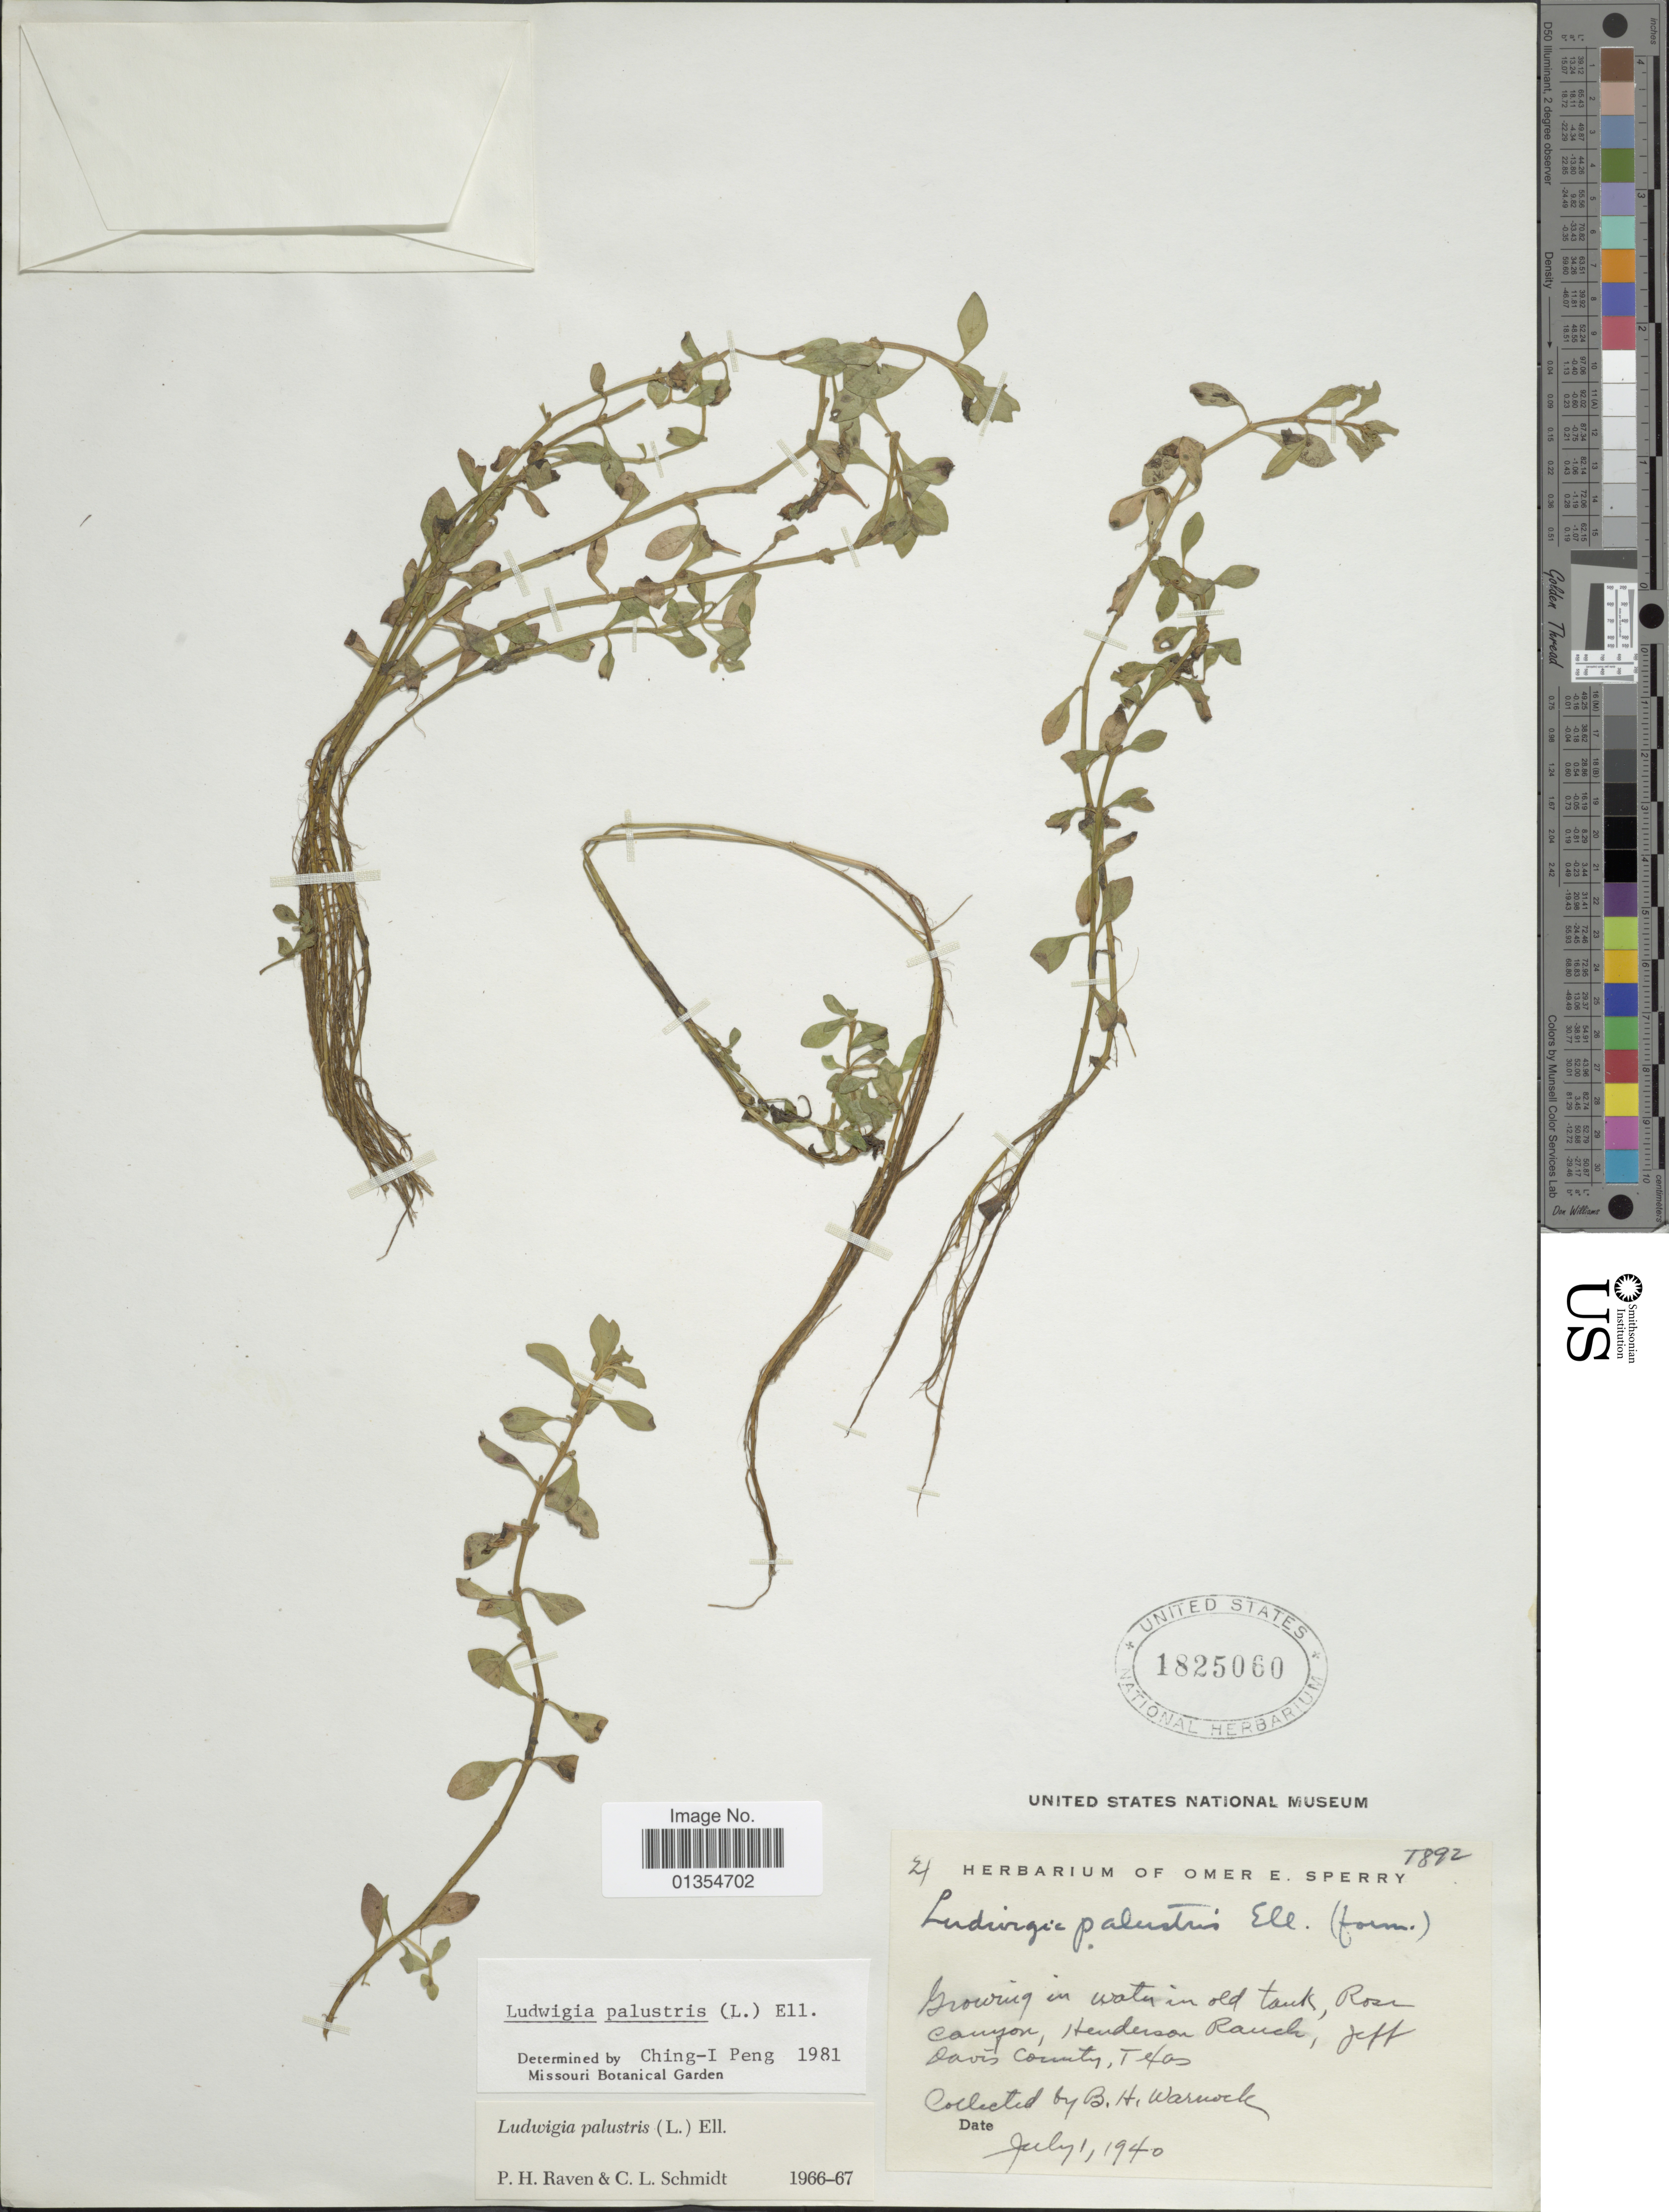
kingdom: Plantae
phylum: Tracheophyta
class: Magnoliopsida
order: Myrtales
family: Onagraceae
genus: Ludwigia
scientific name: Ludwigia palustris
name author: (L.) Elliott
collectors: B. H. Warnock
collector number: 1892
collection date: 1940-07-01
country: United States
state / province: Texas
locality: Rose Canyon, Henderson Ranch, Jeff Davis County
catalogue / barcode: US 1825060